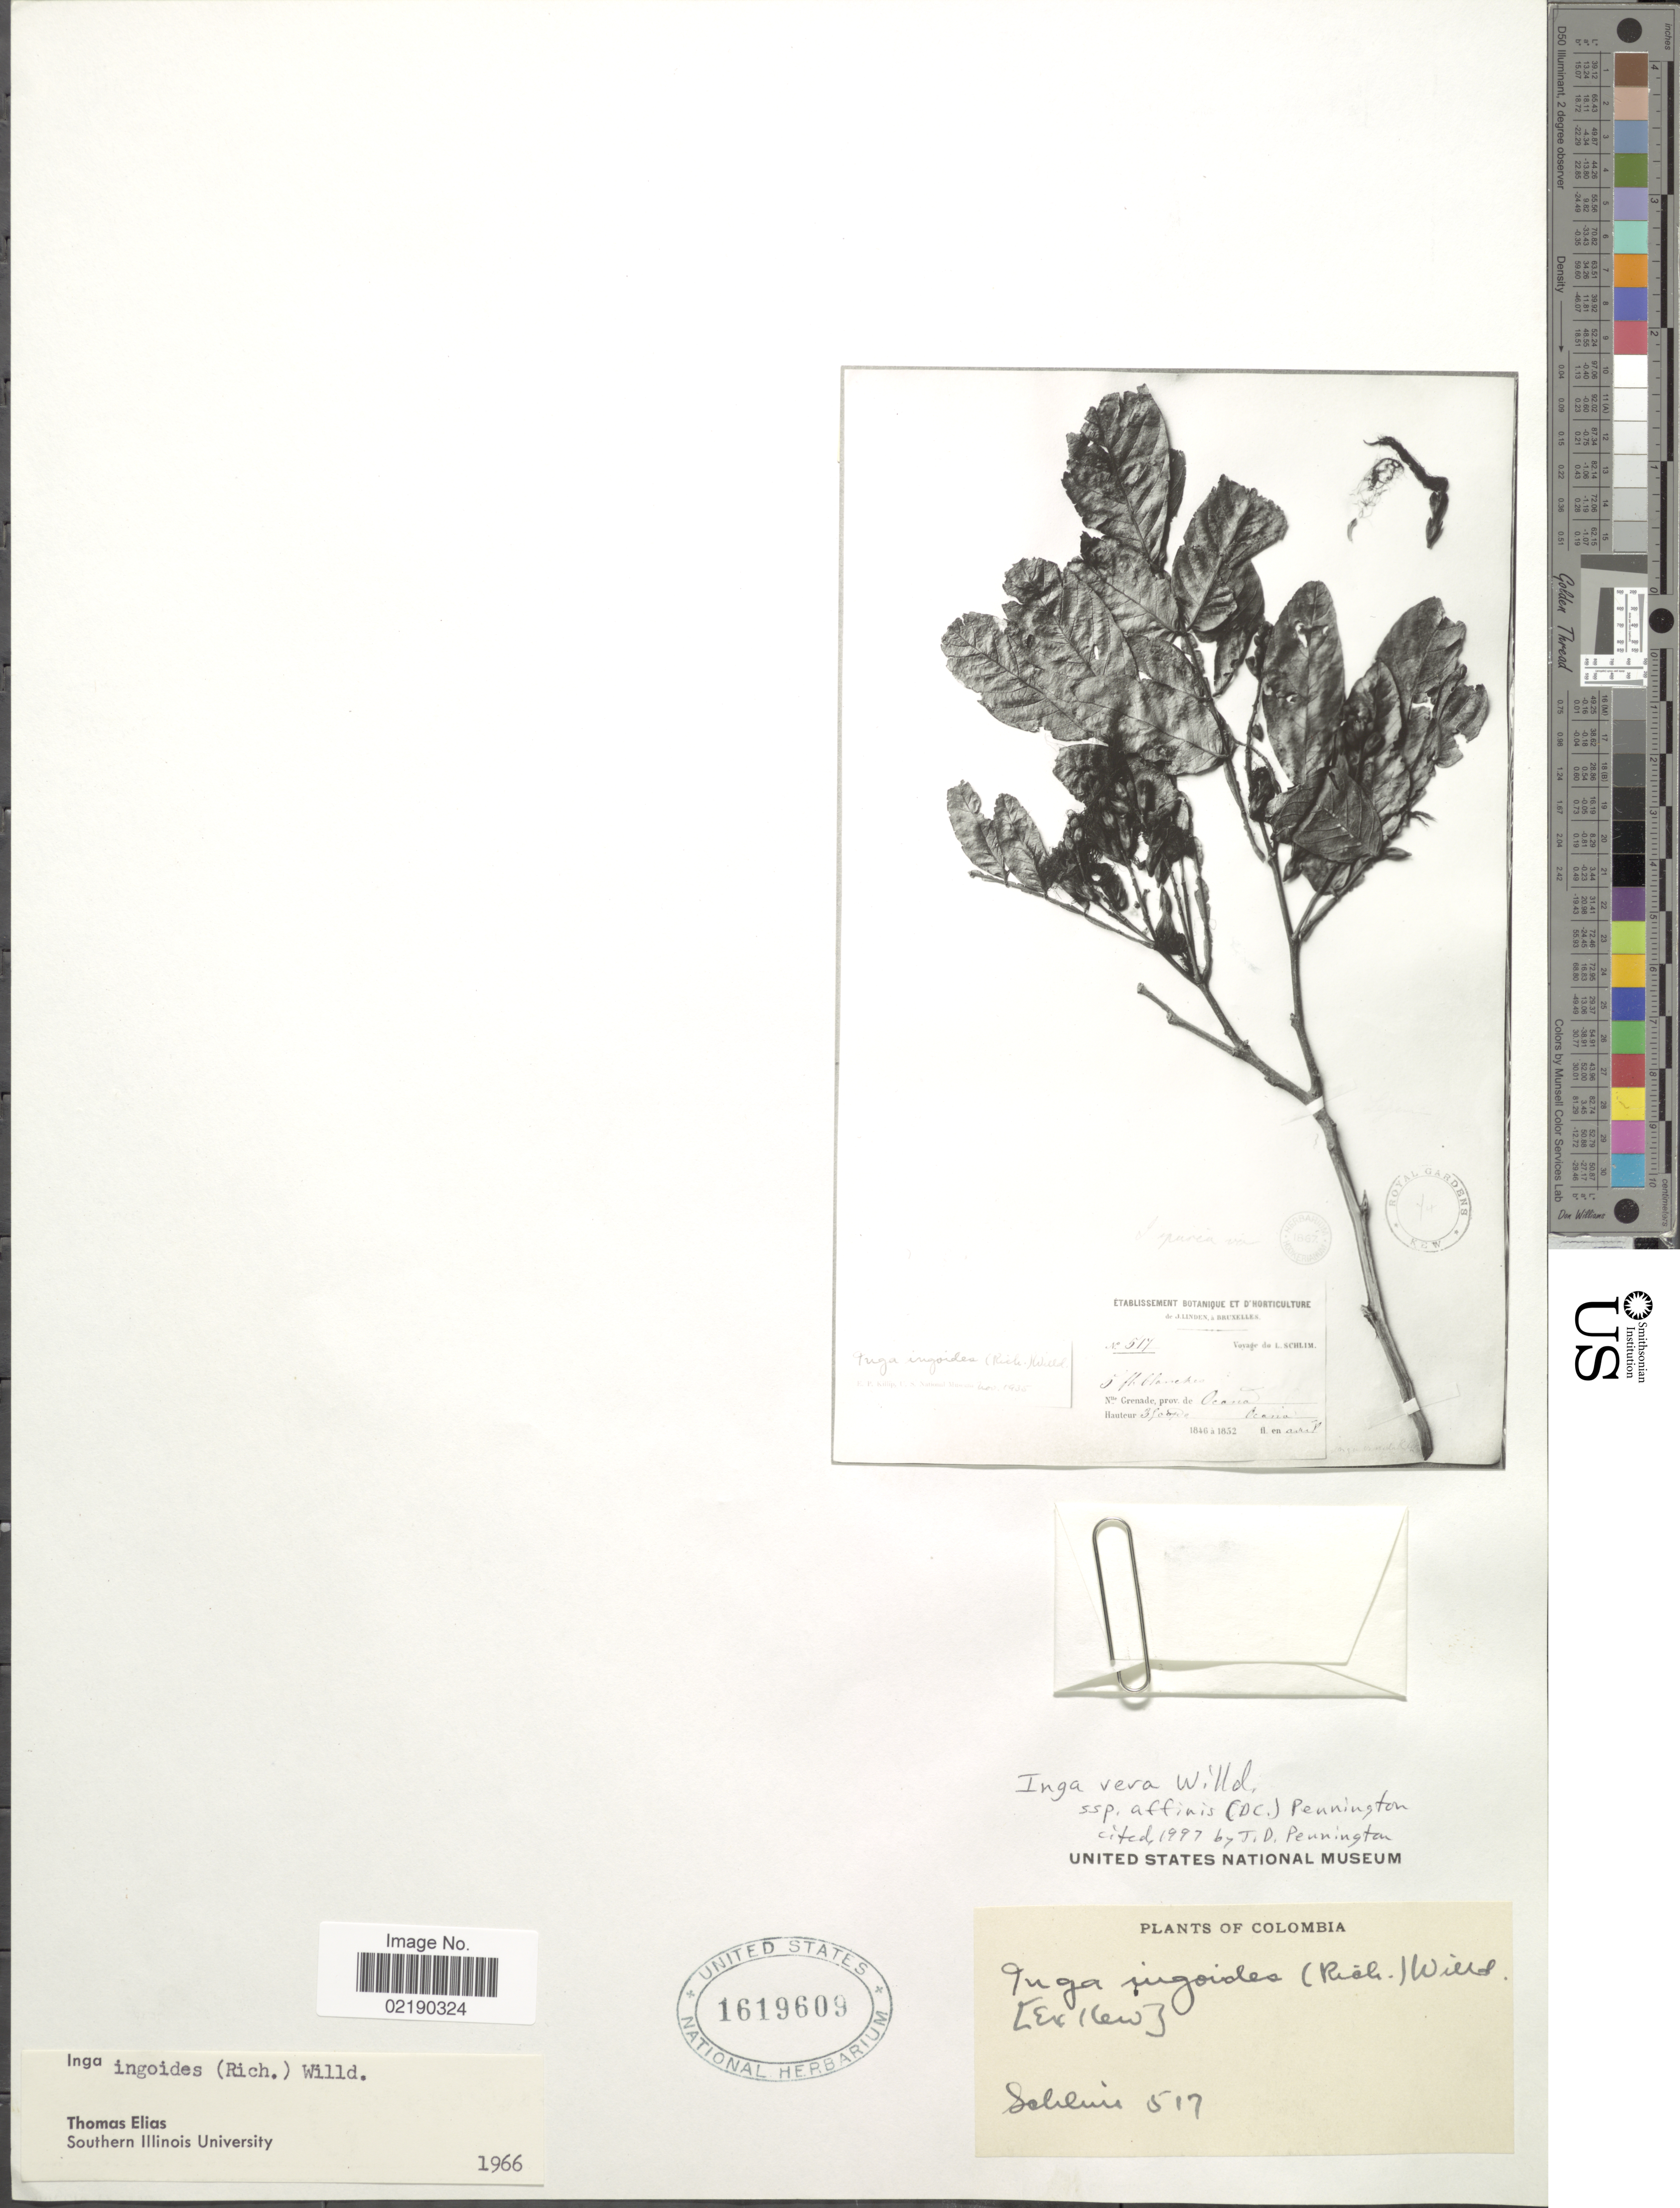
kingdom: Plantae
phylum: Tracheophyta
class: Magnoliopsida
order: Fabales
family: Fabaceae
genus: Inga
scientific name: Inga vera subsp. affinis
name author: (DC.) T.D. Penn.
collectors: L. Schlim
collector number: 517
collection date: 1846-04/1852-04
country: Colombia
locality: Nille Grenade, prov. de Ocana.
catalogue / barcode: US 1619609